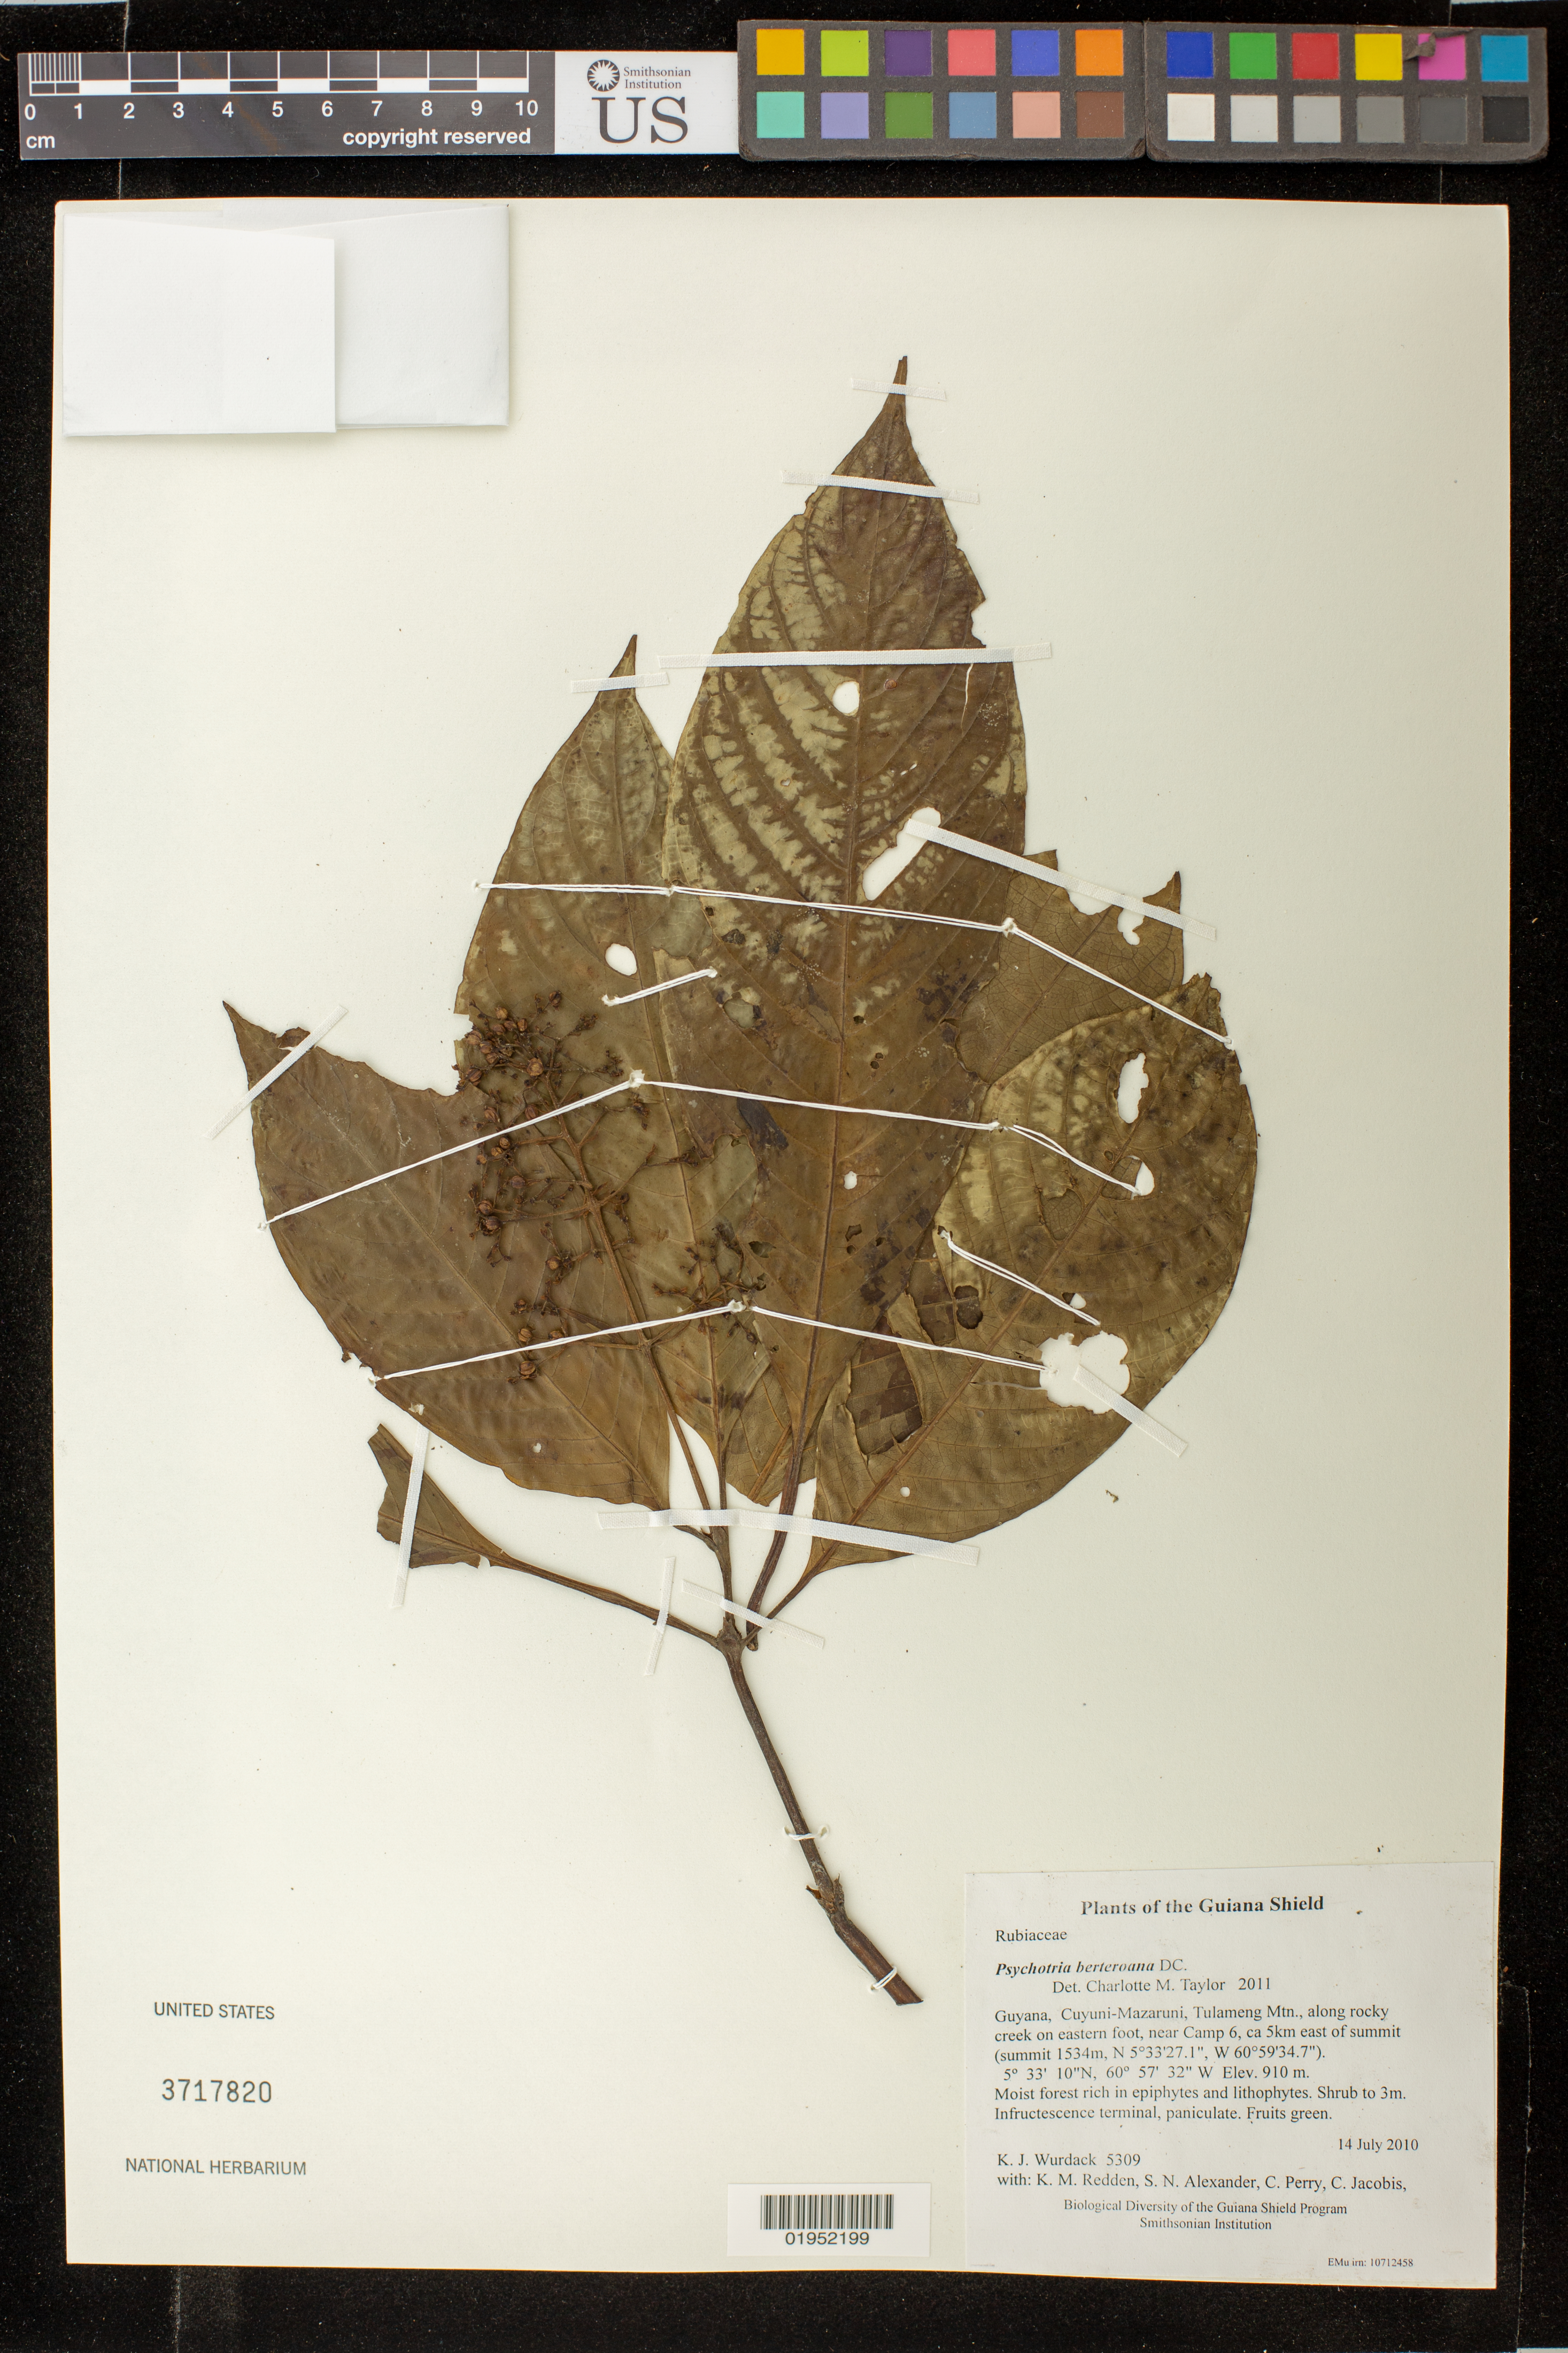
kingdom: Plantae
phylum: Tracheophyta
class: Magnoliopsida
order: Gentianales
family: Rubiaceae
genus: Palicourea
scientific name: Palicourea berteroana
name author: (DC.) Borhidi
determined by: Kirkbride, J. H., Jr.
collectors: K. Wurdack, K. M. Redden, S. N. Alexander, C. Perry, C. Jacobis, D. Hunter, V. Roland & H. Hunter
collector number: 5309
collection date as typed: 14 July 2010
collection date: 2010-07-14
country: Guyana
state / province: Cuyuni-Mazaruni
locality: Tulameng Mtn., along rocky creek on eastern foot, near Camp 6, ca 5km east of summit (summit 1534m, N 5°33'27.1", W 60°59'34.7")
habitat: Moist forest rich in epiphytes and lithophytes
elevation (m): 910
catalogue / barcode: US 3717820